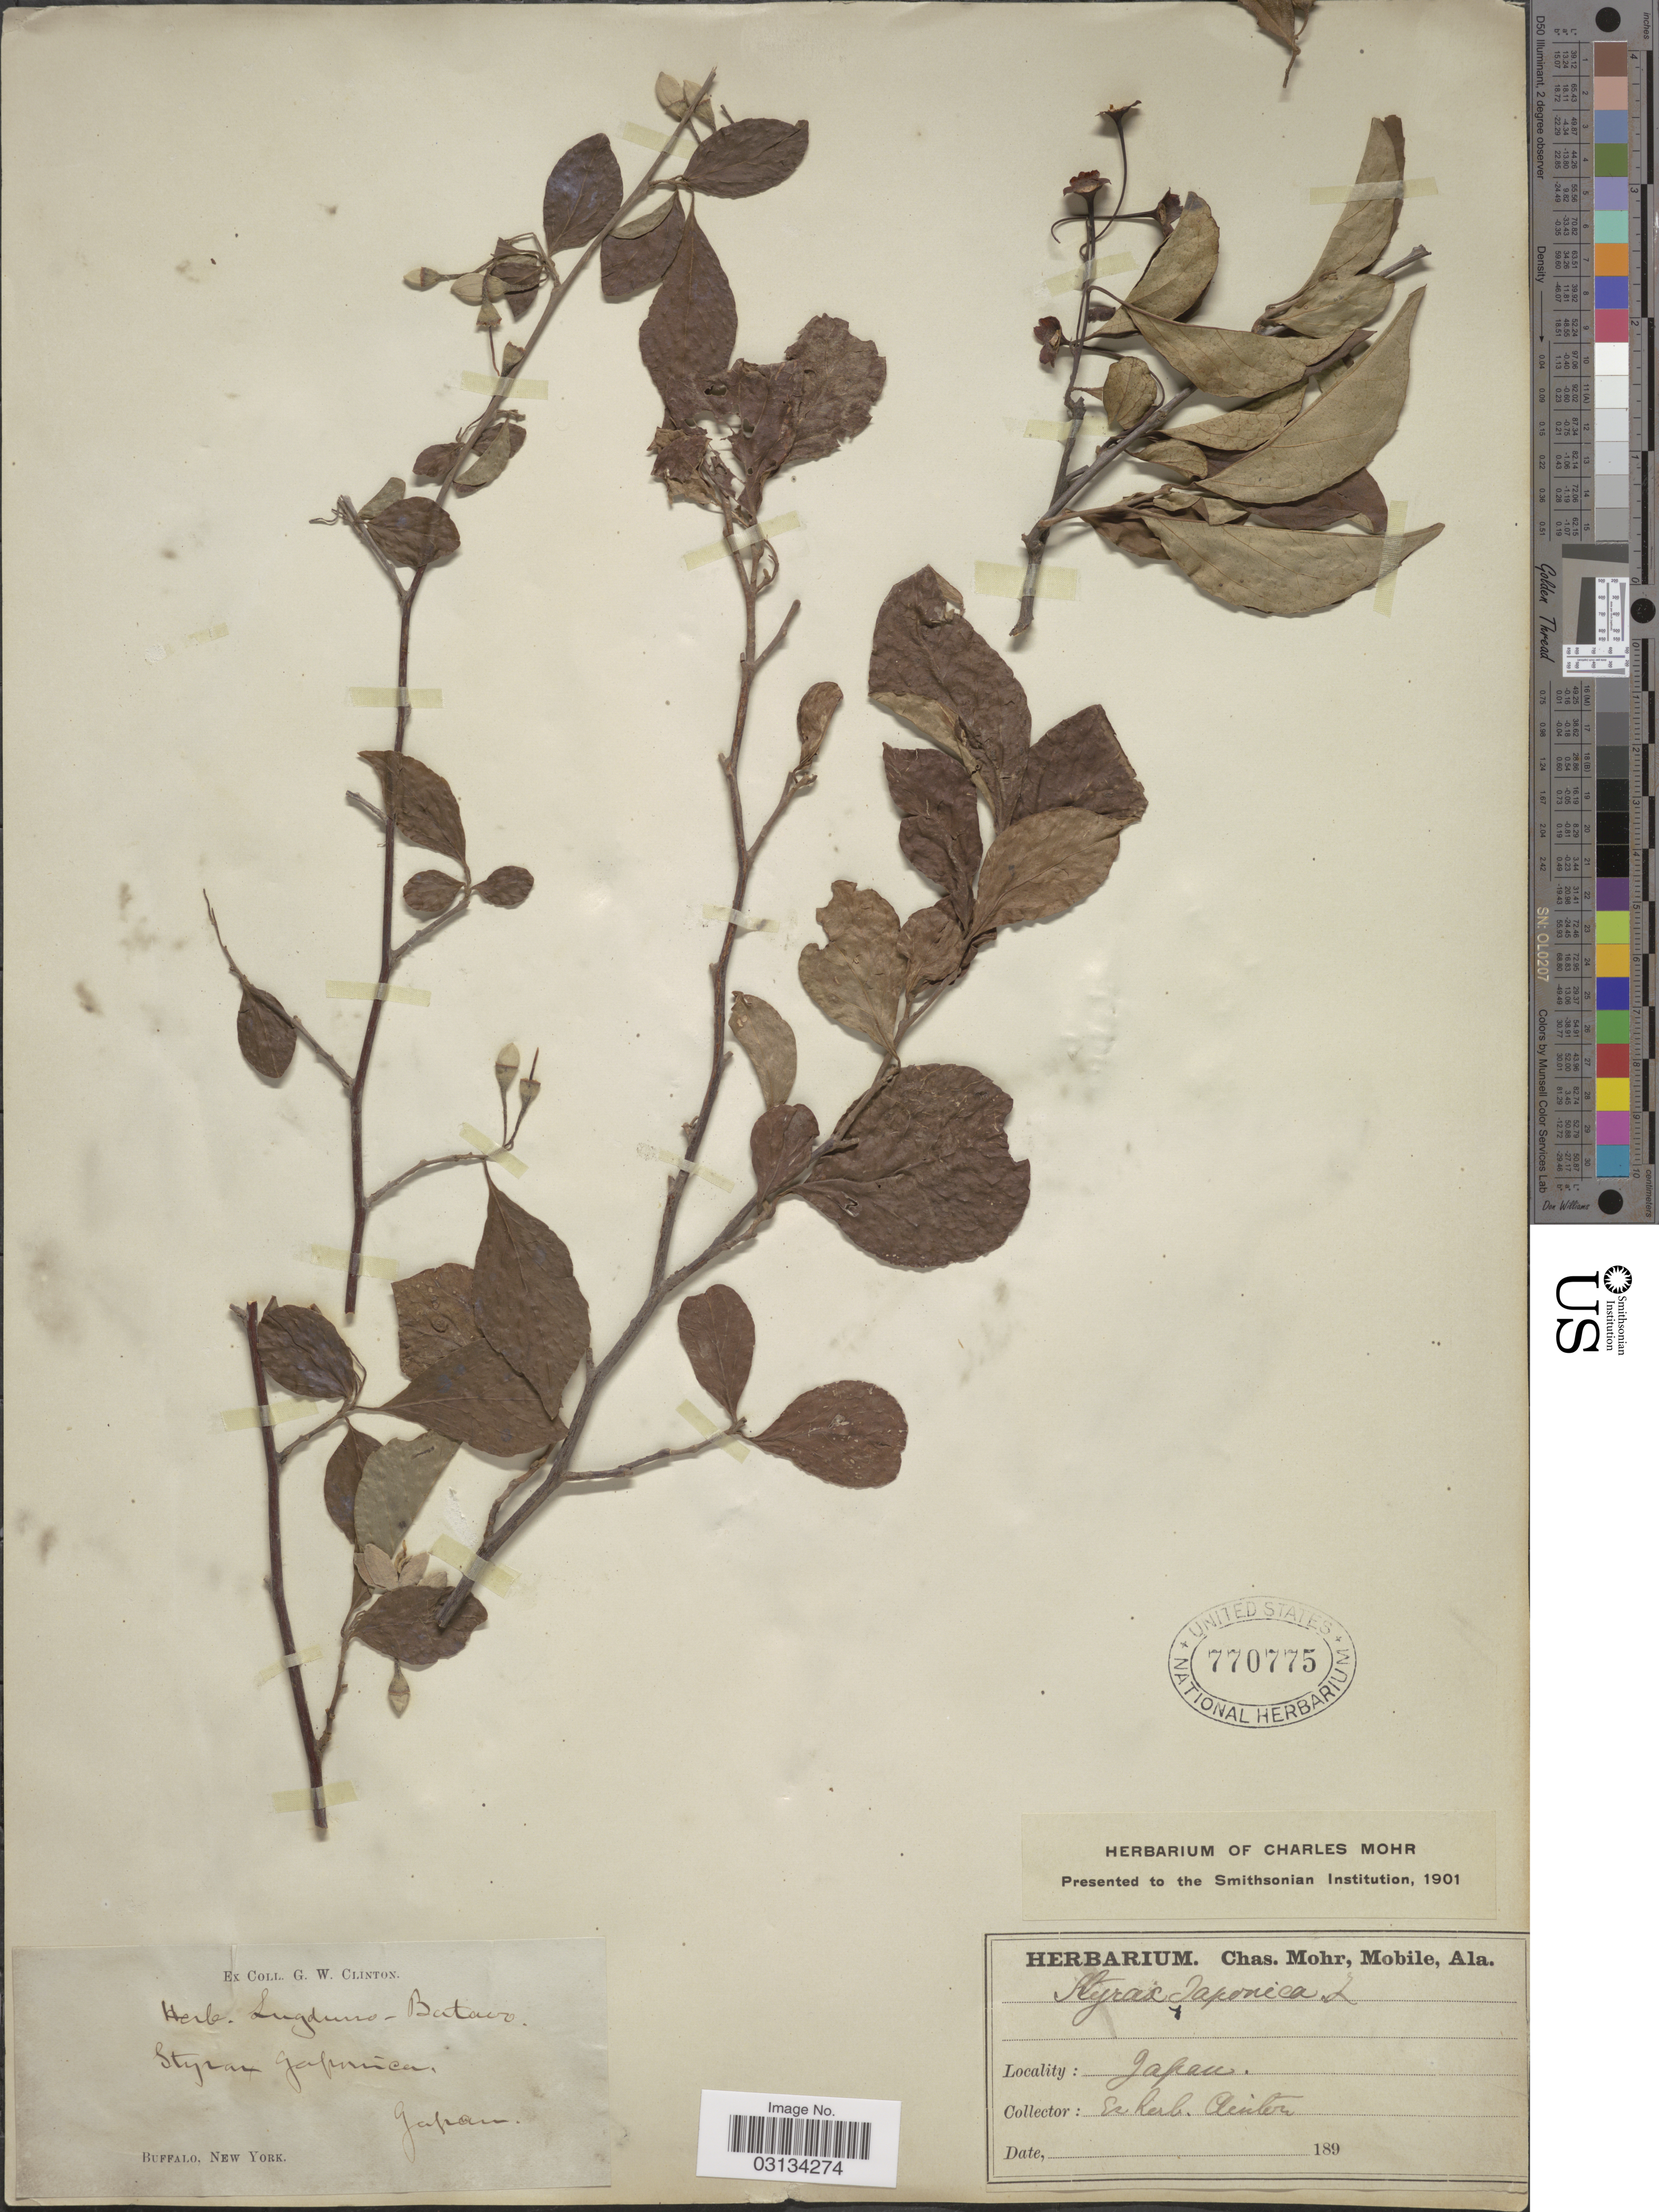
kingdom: Plantae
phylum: Tracheophyta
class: Magnoliopsida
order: Ericales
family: Styracaceae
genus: Styrax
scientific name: Styrax japonicus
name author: Siebold & Zucc.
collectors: ex herb. G. W. Clinton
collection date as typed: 189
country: Japan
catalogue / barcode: US 770775